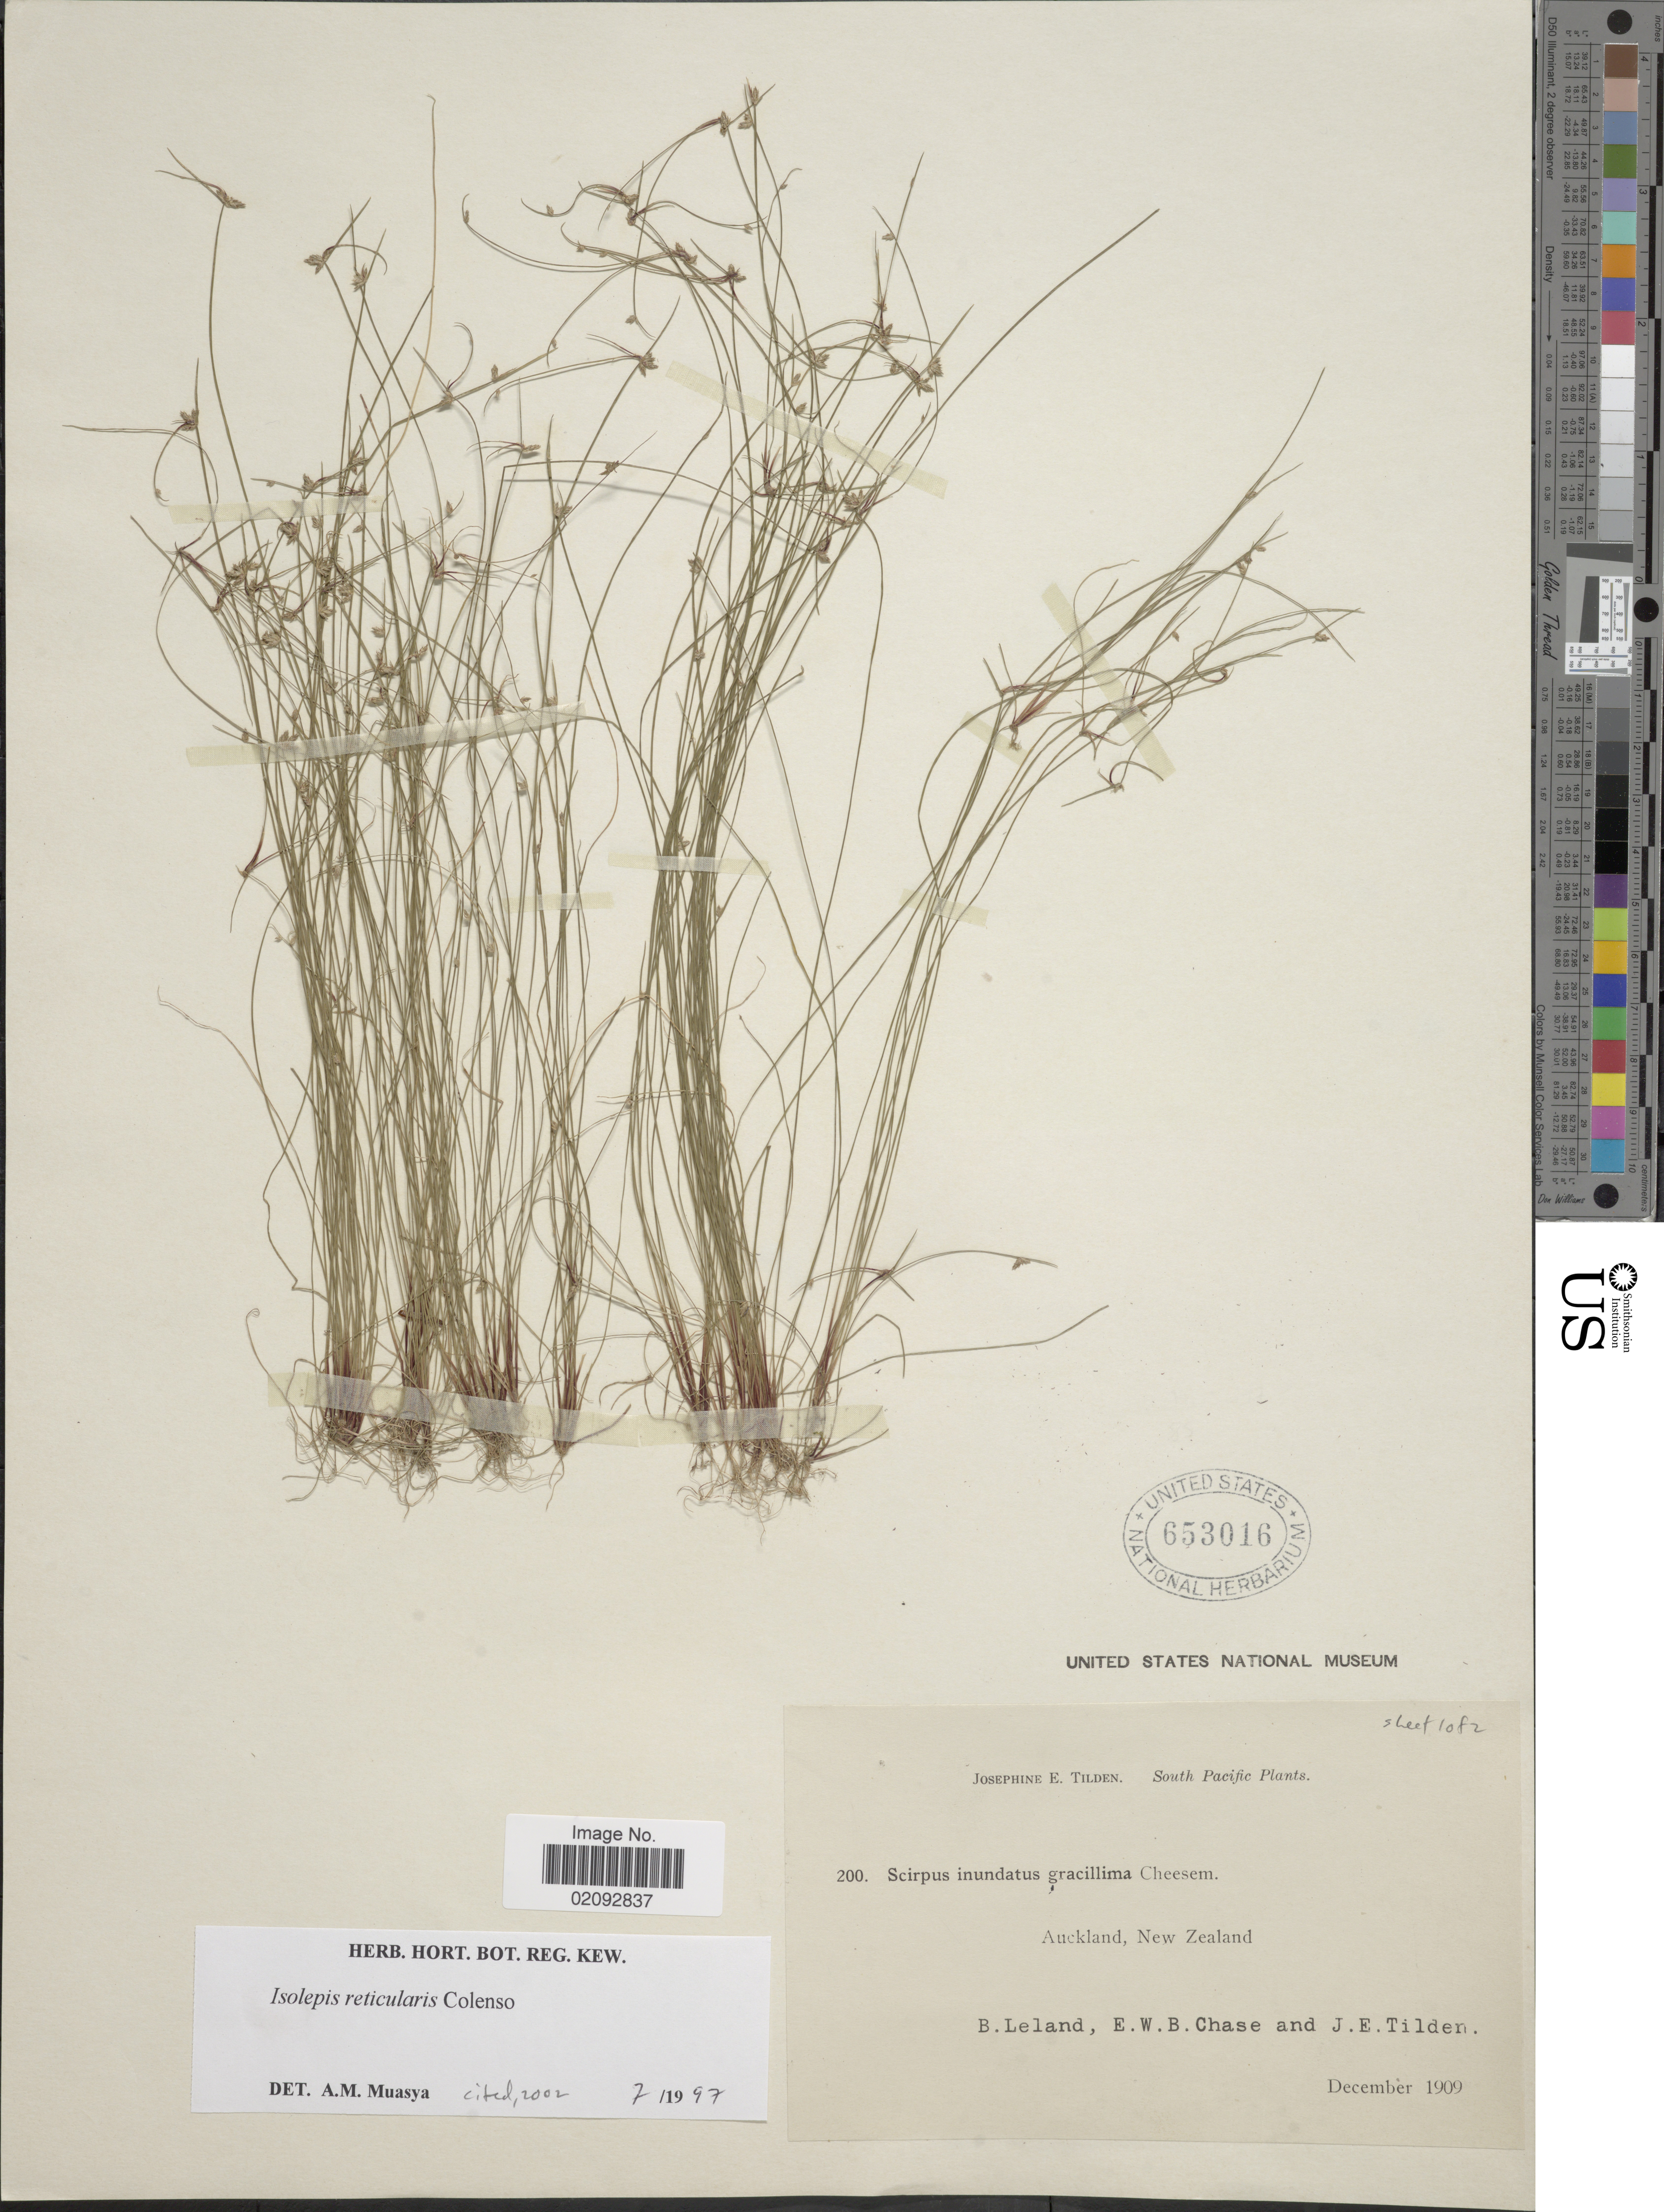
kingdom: Plantae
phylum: Tracheophyta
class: Liliopsida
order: Poales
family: Cyperaceae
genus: Isolepis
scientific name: Isolepis reticularis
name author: Colenso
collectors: B. Leland, E. W. Chase & J. E. Tilden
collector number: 200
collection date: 1909-12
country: New Zealand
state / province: Auckland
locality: South Pacific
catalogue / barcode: US 653016